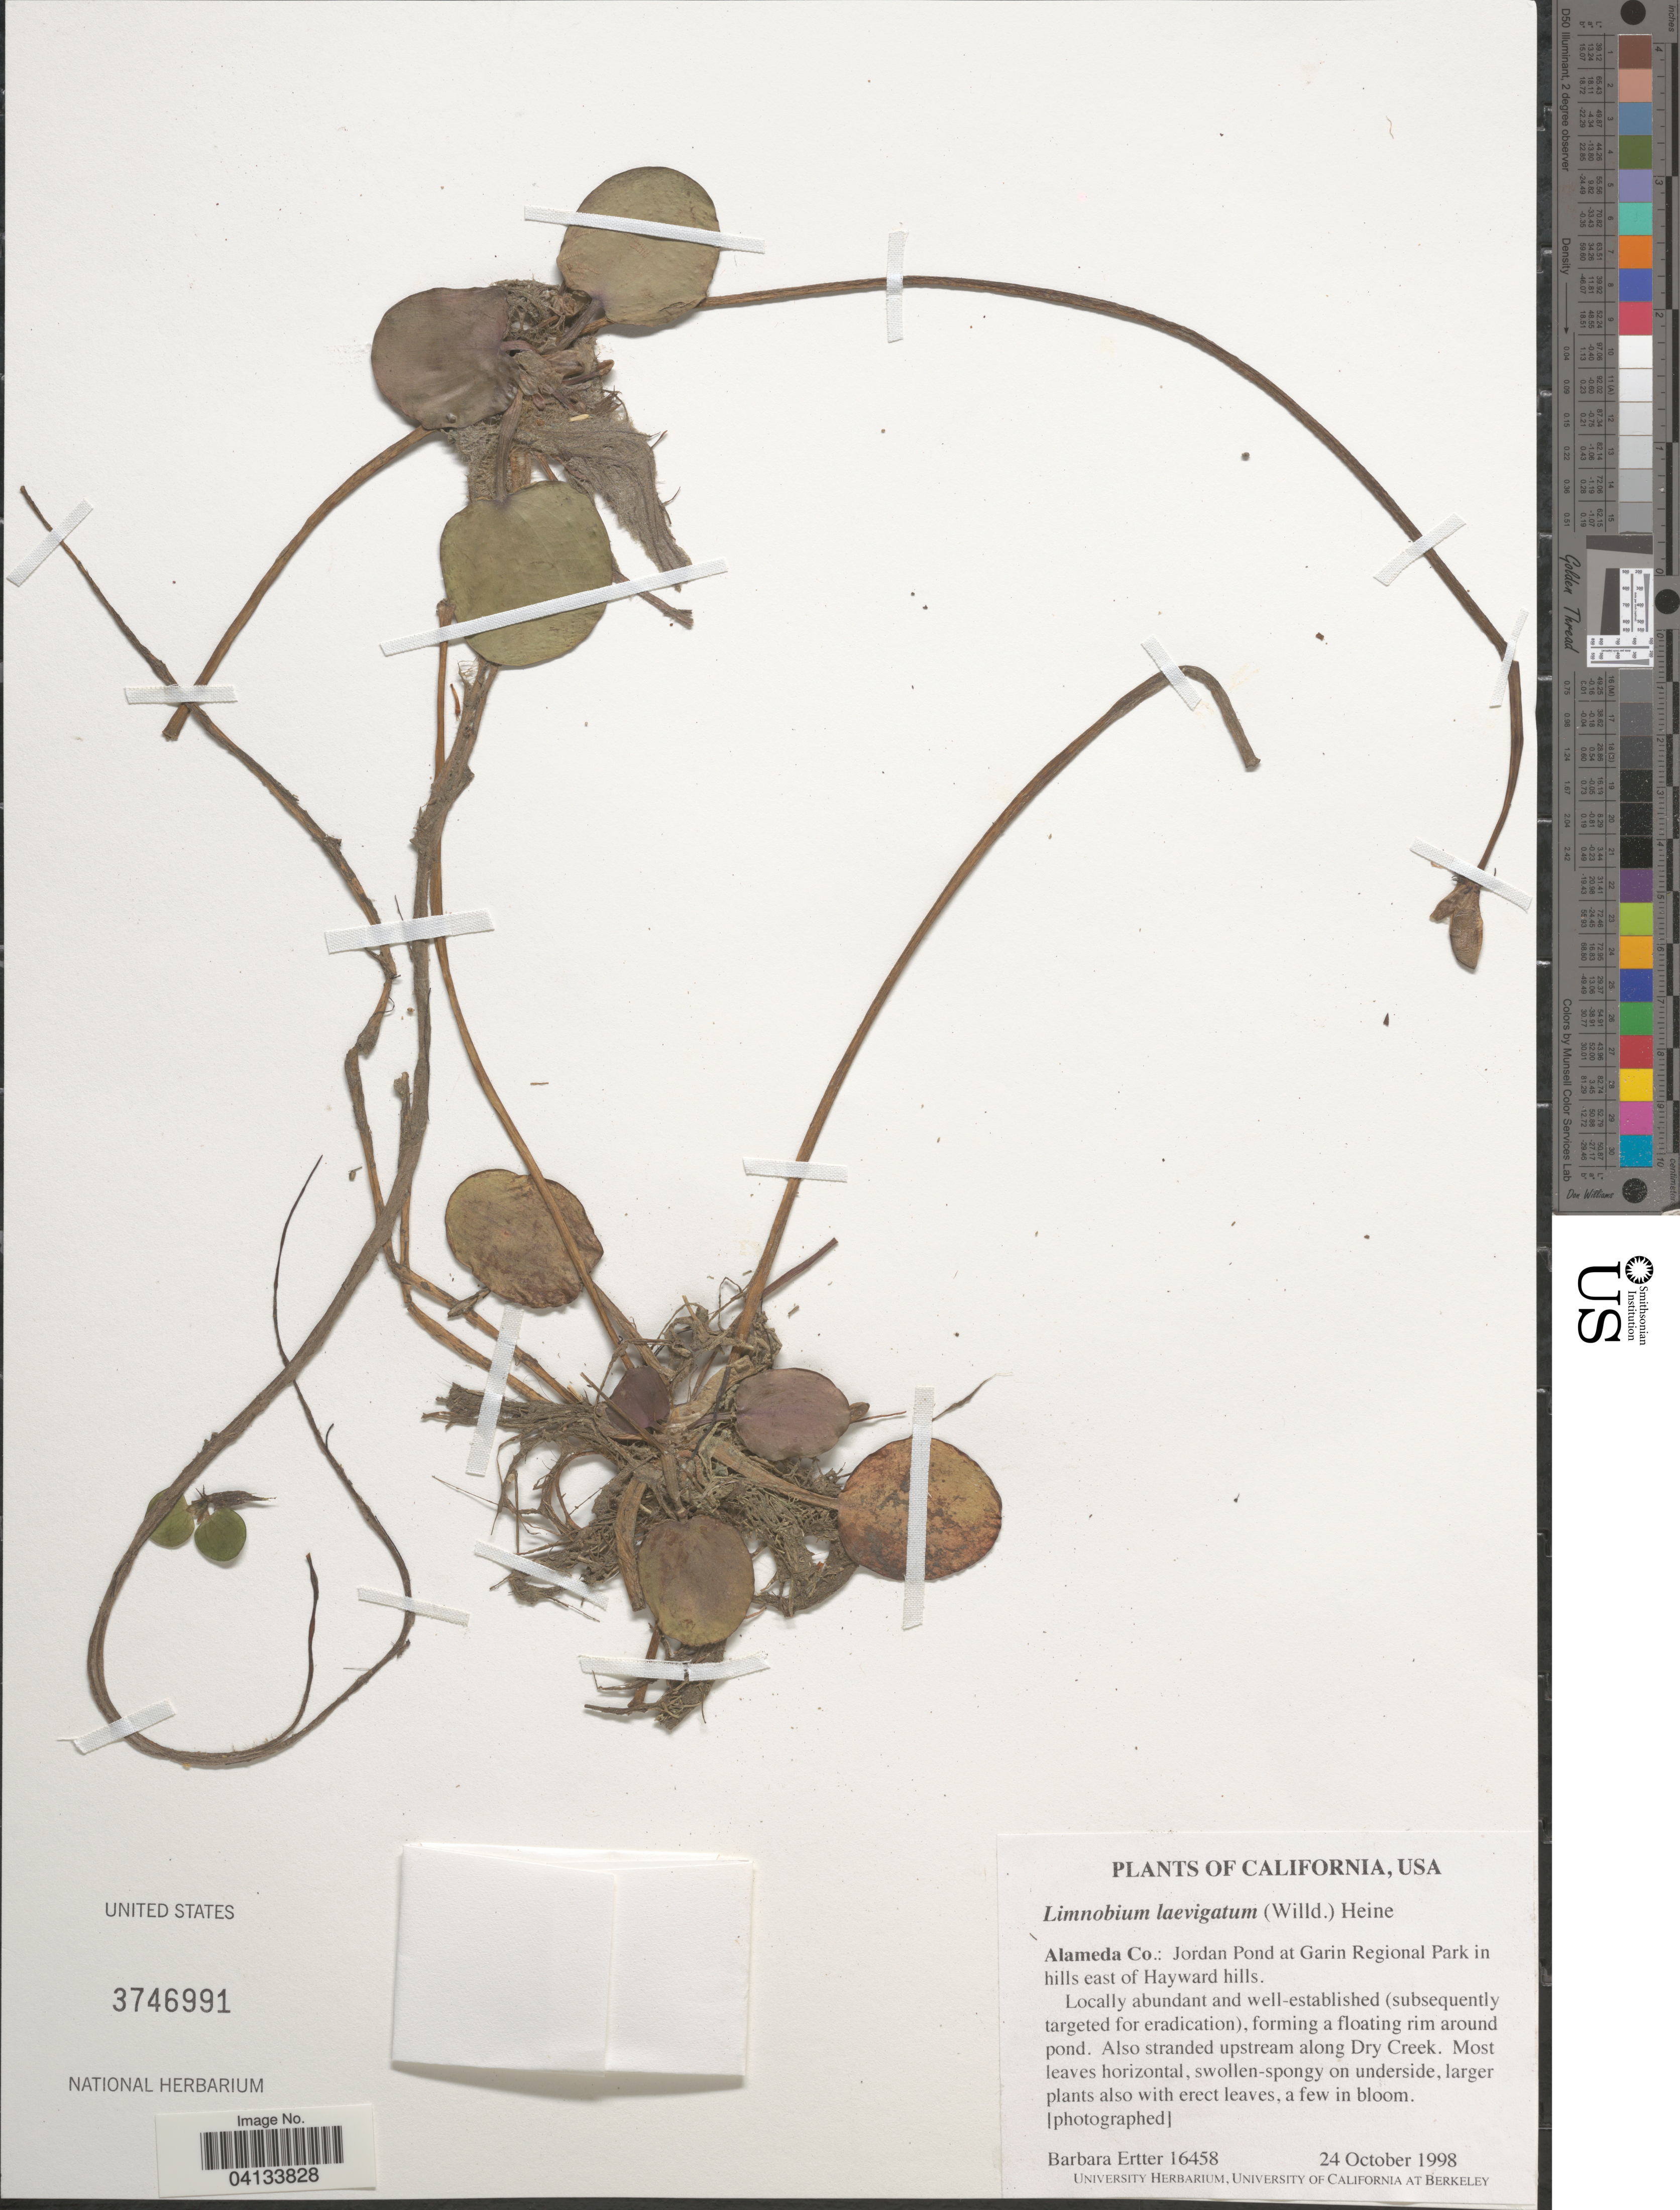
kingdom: Plantae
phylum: Tracheophyta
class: Liliopsida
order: Alismatales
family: Hydrocharitaceae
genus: Limnobium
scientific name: Limnobium laevigatum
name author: (Humb. & Bonpl. ex Willd.) Heine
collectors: B. Ertter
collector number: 16458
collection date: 1998-10-24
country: United States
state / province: California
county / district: Alameda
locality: Alameda Co.: Jordan Pond at Garin Regional Park in hills east of Hayward hills. Along Dry Creek.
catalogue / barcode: US 3746991